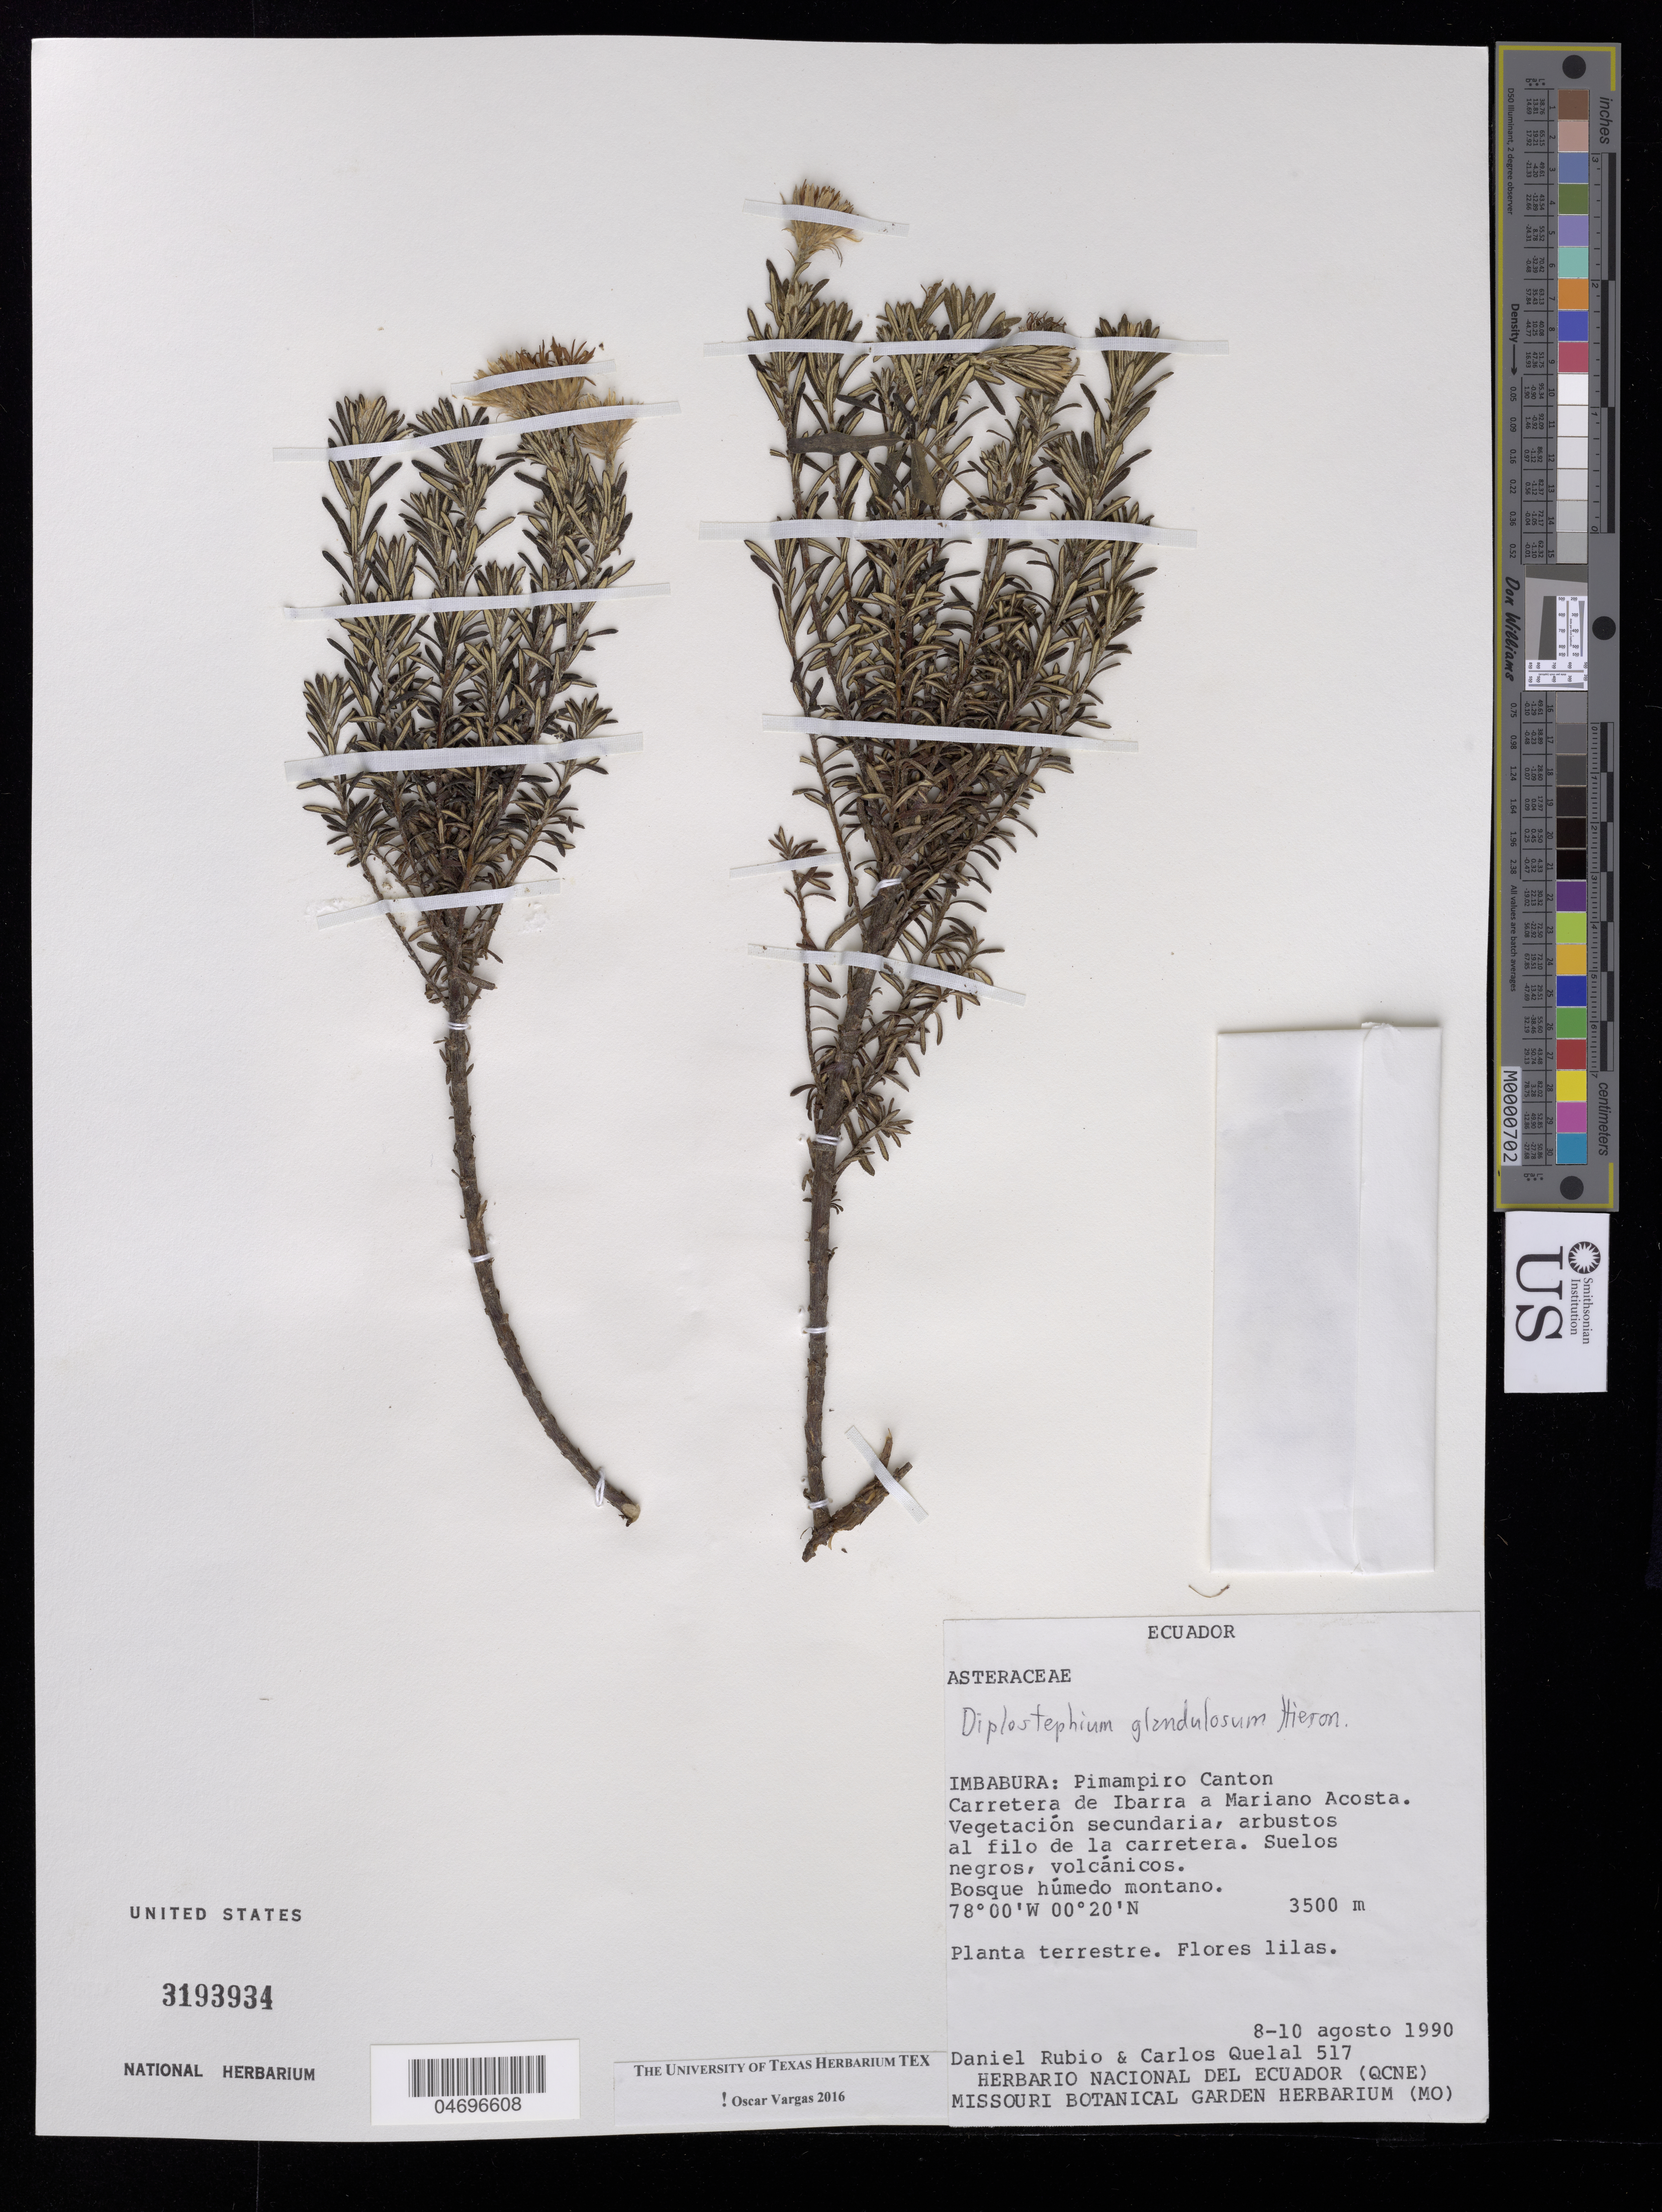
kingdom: Plantae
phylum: Tracheophyta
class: Magnoliopsida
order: Asterales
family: Asteraceae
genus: Diplostephium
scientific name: Diplostephium glandulosum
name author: Hieron.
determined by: Vargas, Oscar M.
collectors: D. Rubio & C. Quelal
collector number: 517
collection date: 1990-08-08/1990-08-10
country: Ecuador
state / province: Imbabura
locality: Pimampiro Canton Carretera de Ibarra a Mariano Acosta.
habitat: Bosque humedo montano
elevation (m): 3500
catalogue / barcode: US 3193934